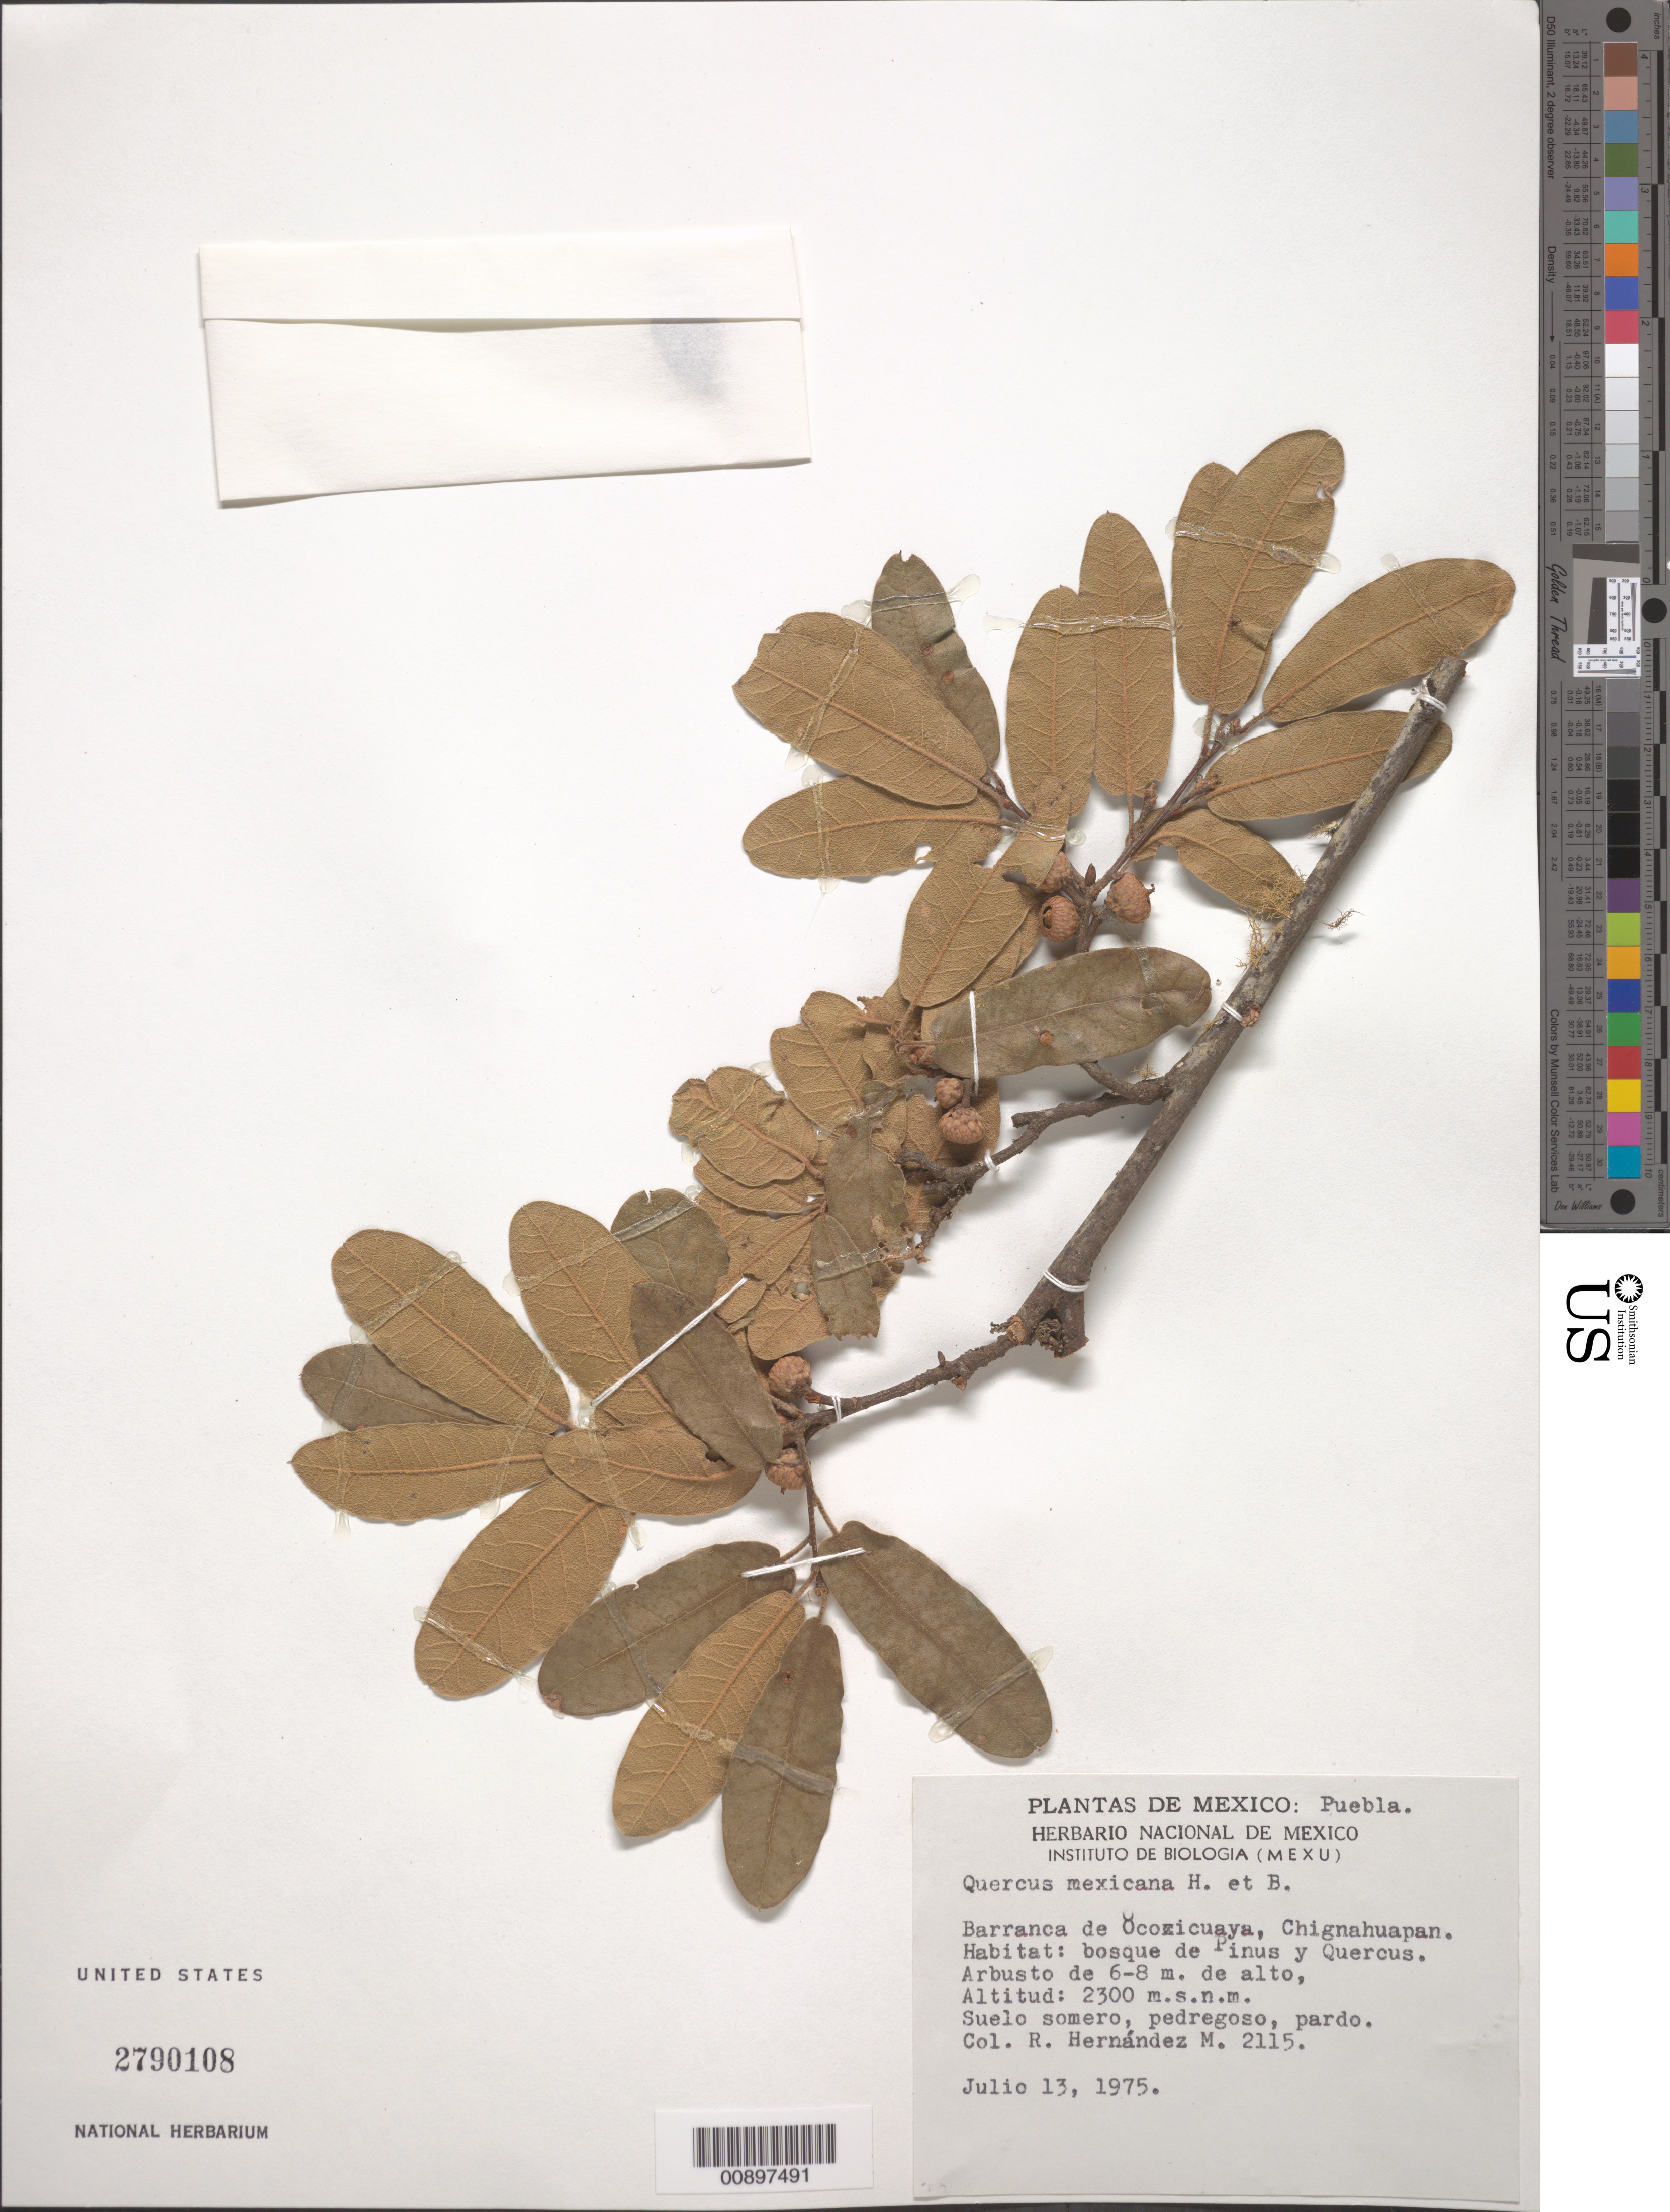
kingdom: Plantae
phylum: Tracheophyta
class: Magnoliopsida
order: Fagales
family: Fagaceae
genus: Quercus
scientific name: Quercus mexicana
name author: Humb. & Bonpl.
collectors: R. M. Hernandez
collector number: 2115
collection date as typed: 13 Jul 1975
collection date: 1975-07-13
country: Mexico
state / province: Puebla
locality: Barranca de Ocoxicuaya, Chignahuapan.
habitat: Bosque de Pinus y Quercus. Suelo somero, pedregoso, pardo.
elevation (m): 2300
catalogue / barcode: US 2790108